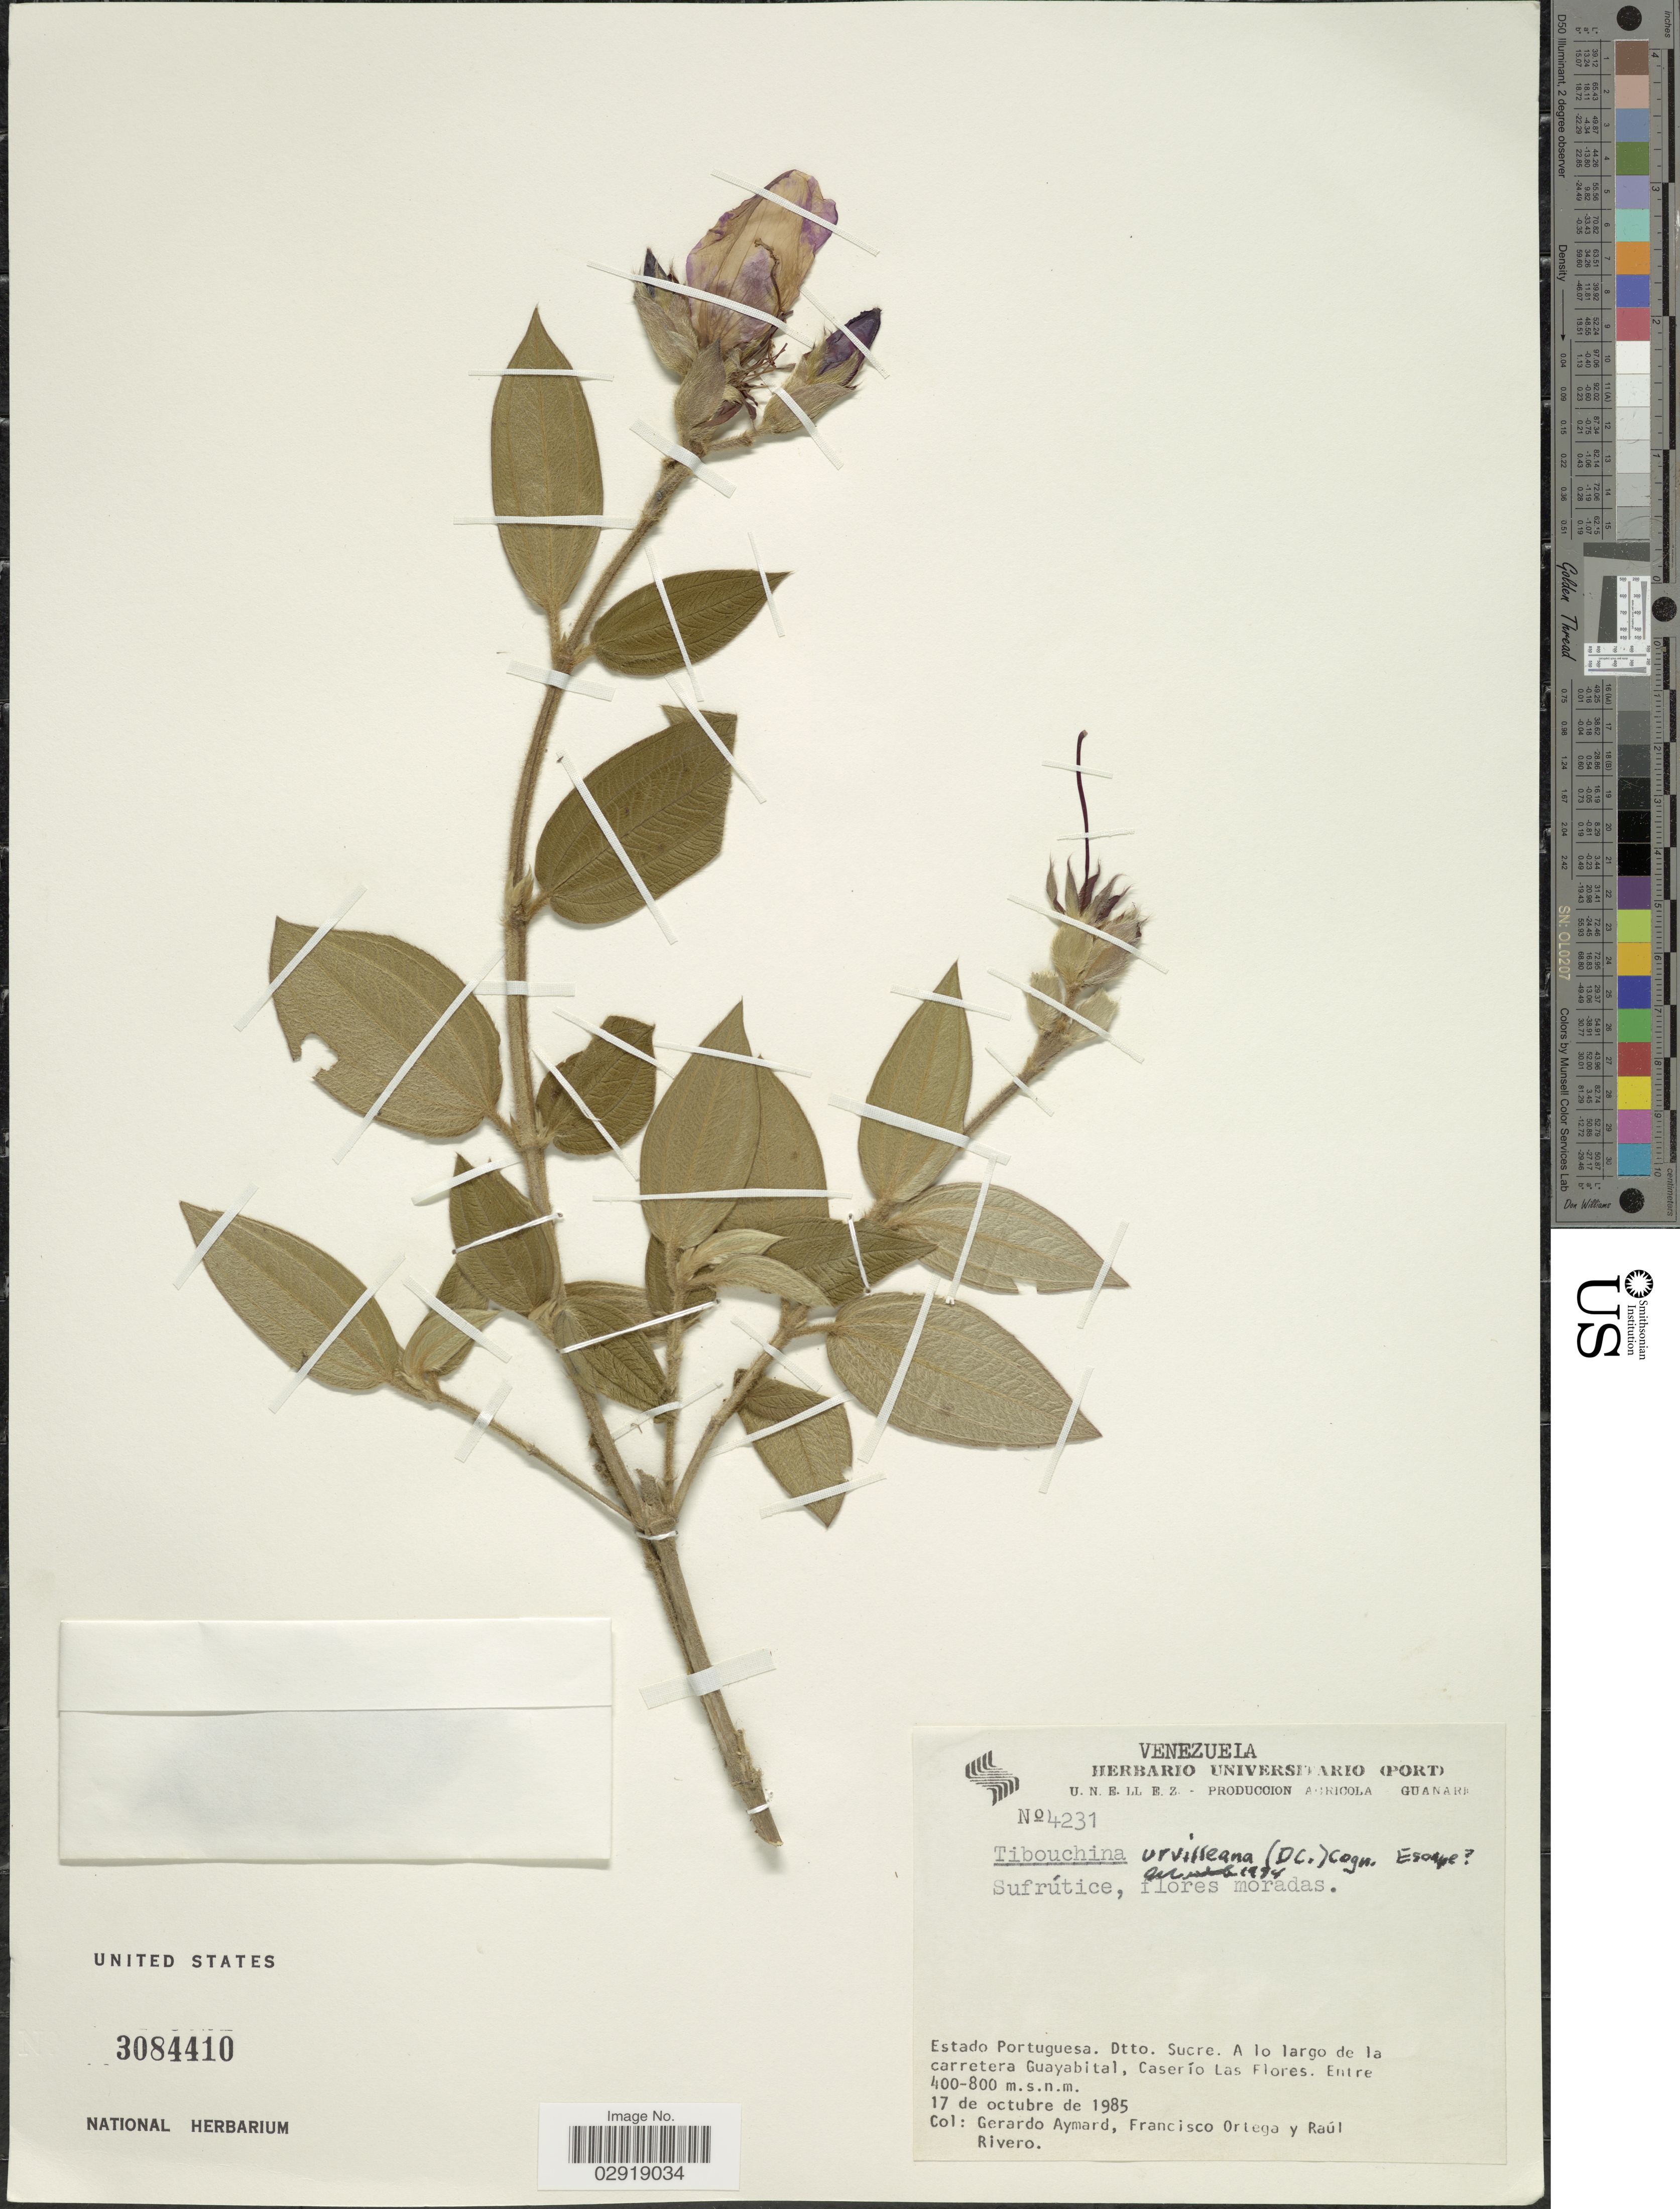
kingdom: Plantae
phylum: Tracheophyta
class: Magnoliopsida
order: Myrtales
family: Melastomataceae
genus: Pleroma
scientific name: Pleroma urvilleanum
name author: (DC.) P.J.F. Guim. & Michelang.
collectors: G. A. Aymard, F. J. Ortega & R. Rivero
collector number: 4231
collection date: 1985-10-17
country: Venezuela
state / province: Portuguesa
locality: Estado Portuguesa. Dtto. Sucre. A lo largo de la carretera Guayabital, Caserío Las Flores.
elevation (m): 400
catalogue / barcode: US 3084410